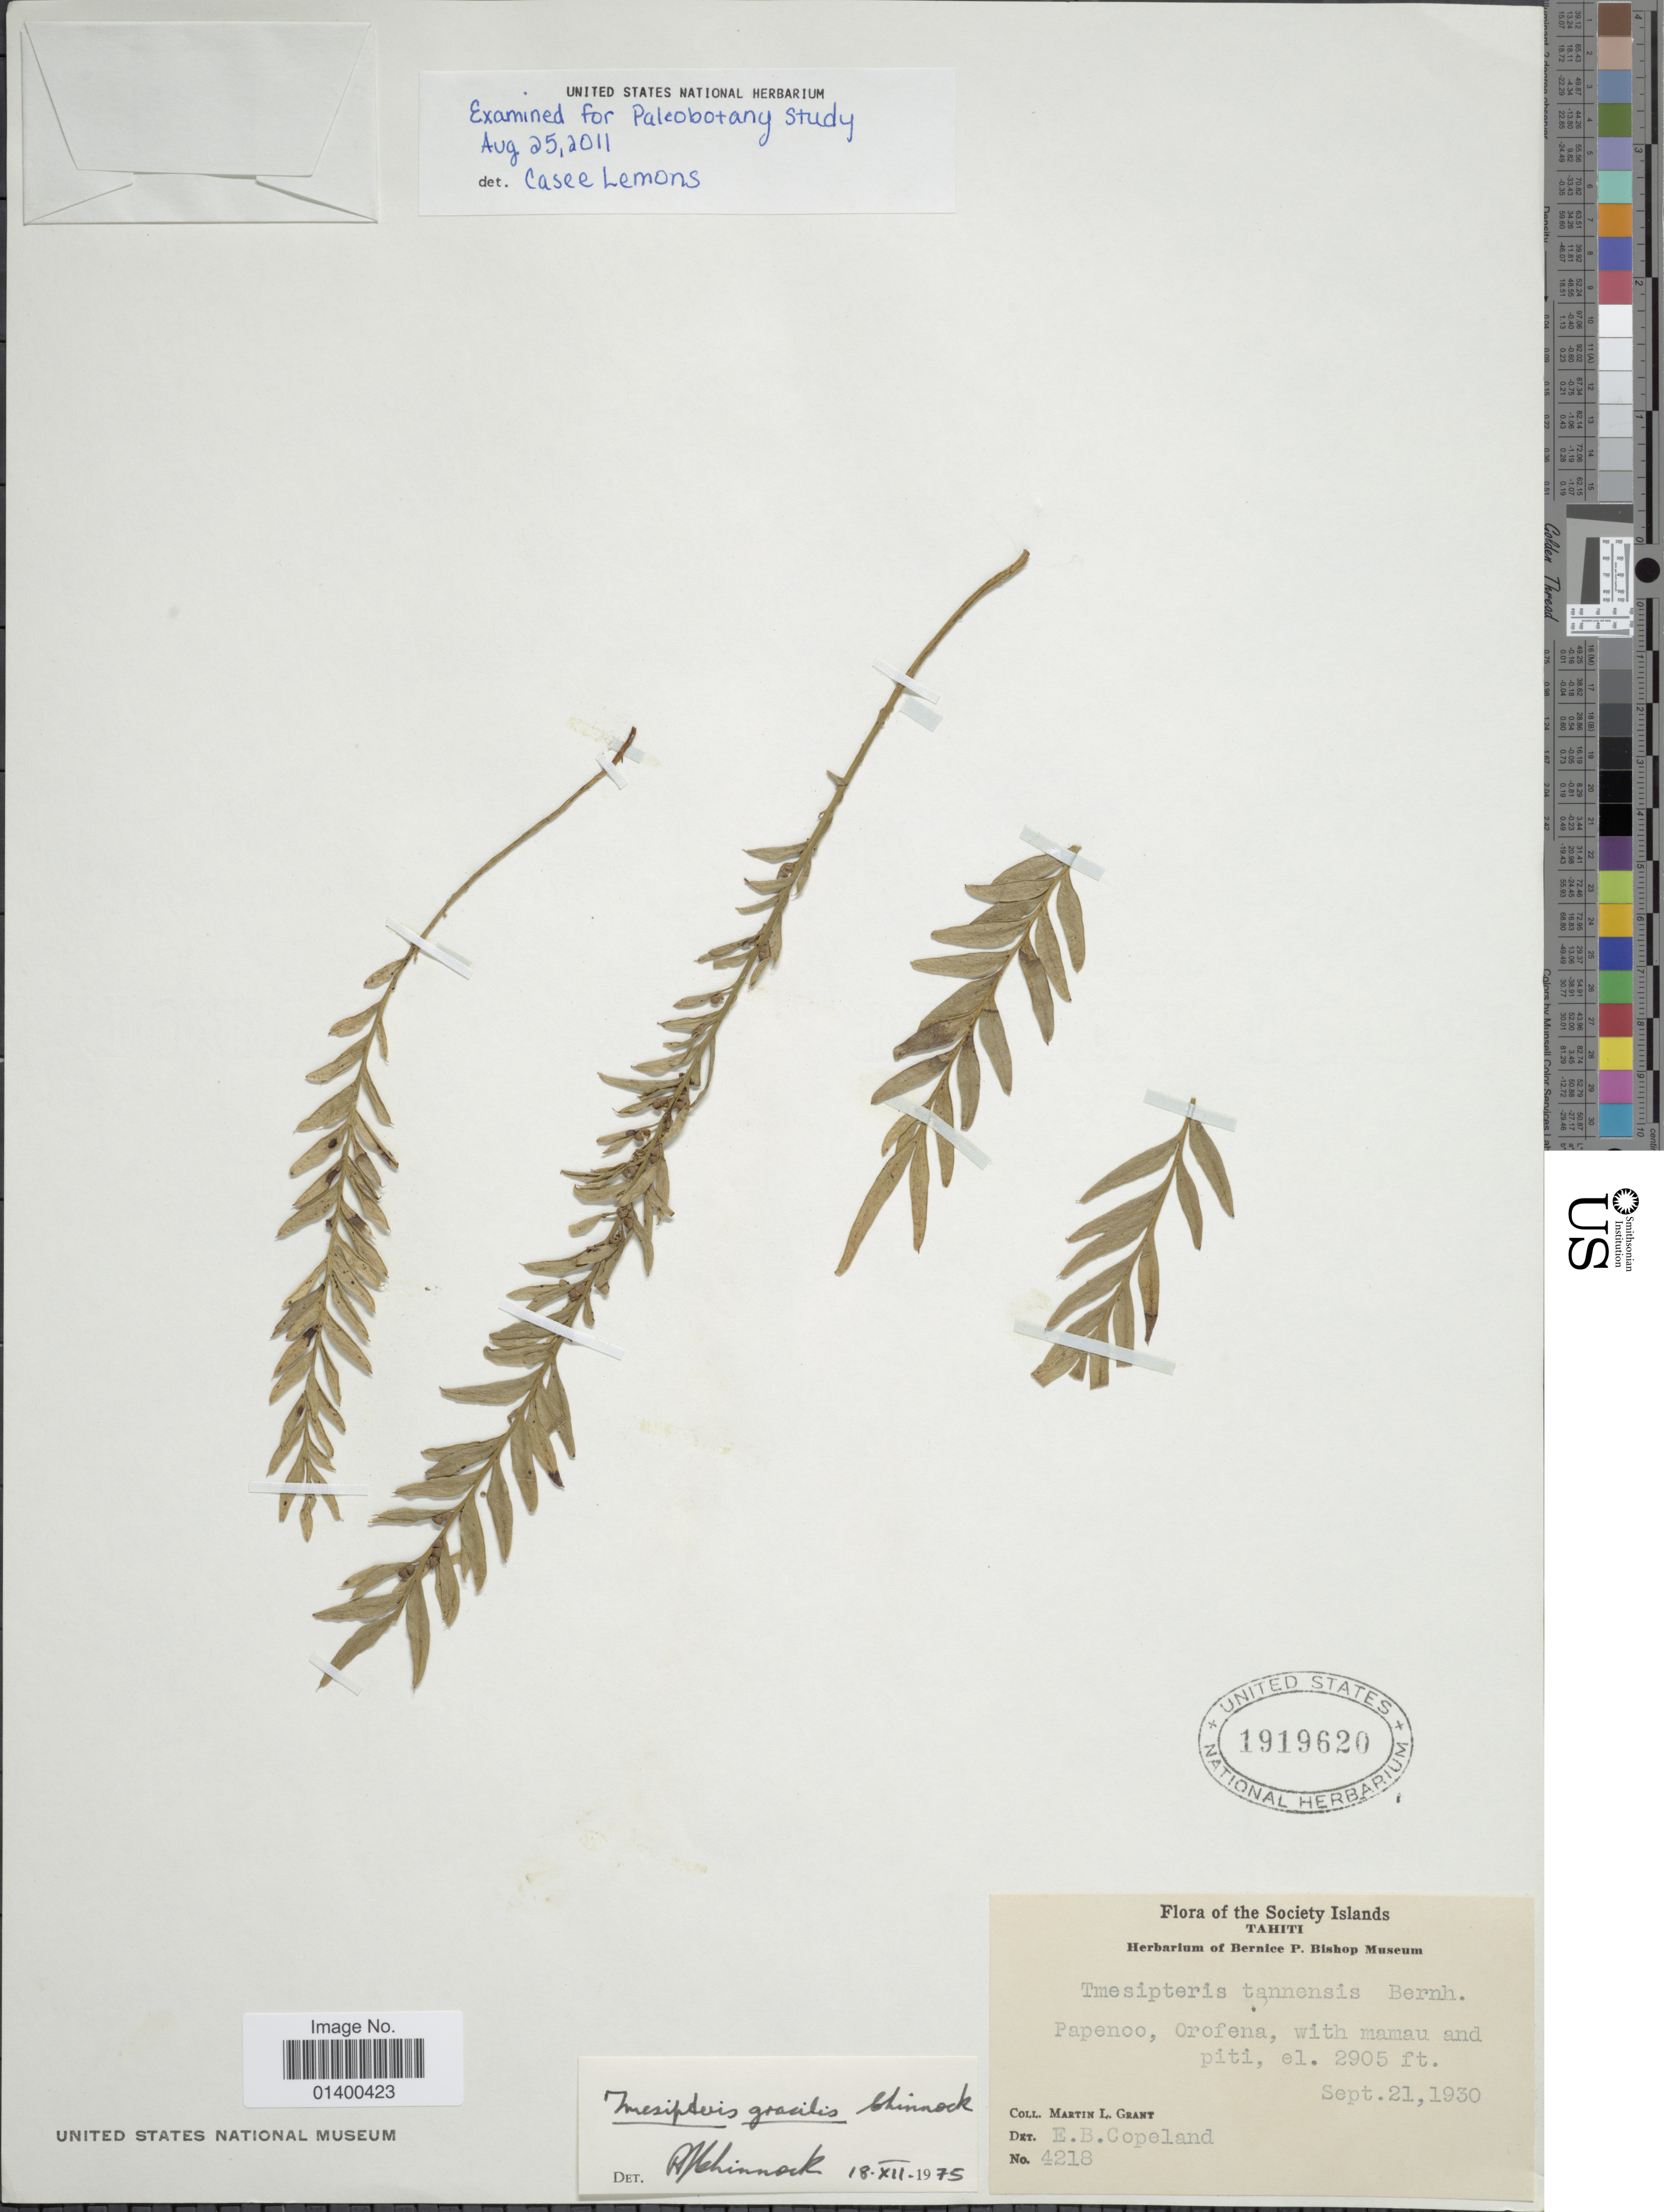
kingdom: Plantae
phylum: Tracheophyta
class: Polypodiopsida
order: Psilotales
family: Psilotaceae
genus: Tmesipteris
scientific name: Tmesipteris gracilis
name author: Chinnock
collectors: M. L. Grant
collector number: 4218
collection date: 1930-09-21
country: French Polynesia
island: Tahiti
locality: Society Islands, Tahiti, Papenco, Orofena, with mamau and piti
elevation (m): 885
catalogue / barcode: US 1919620